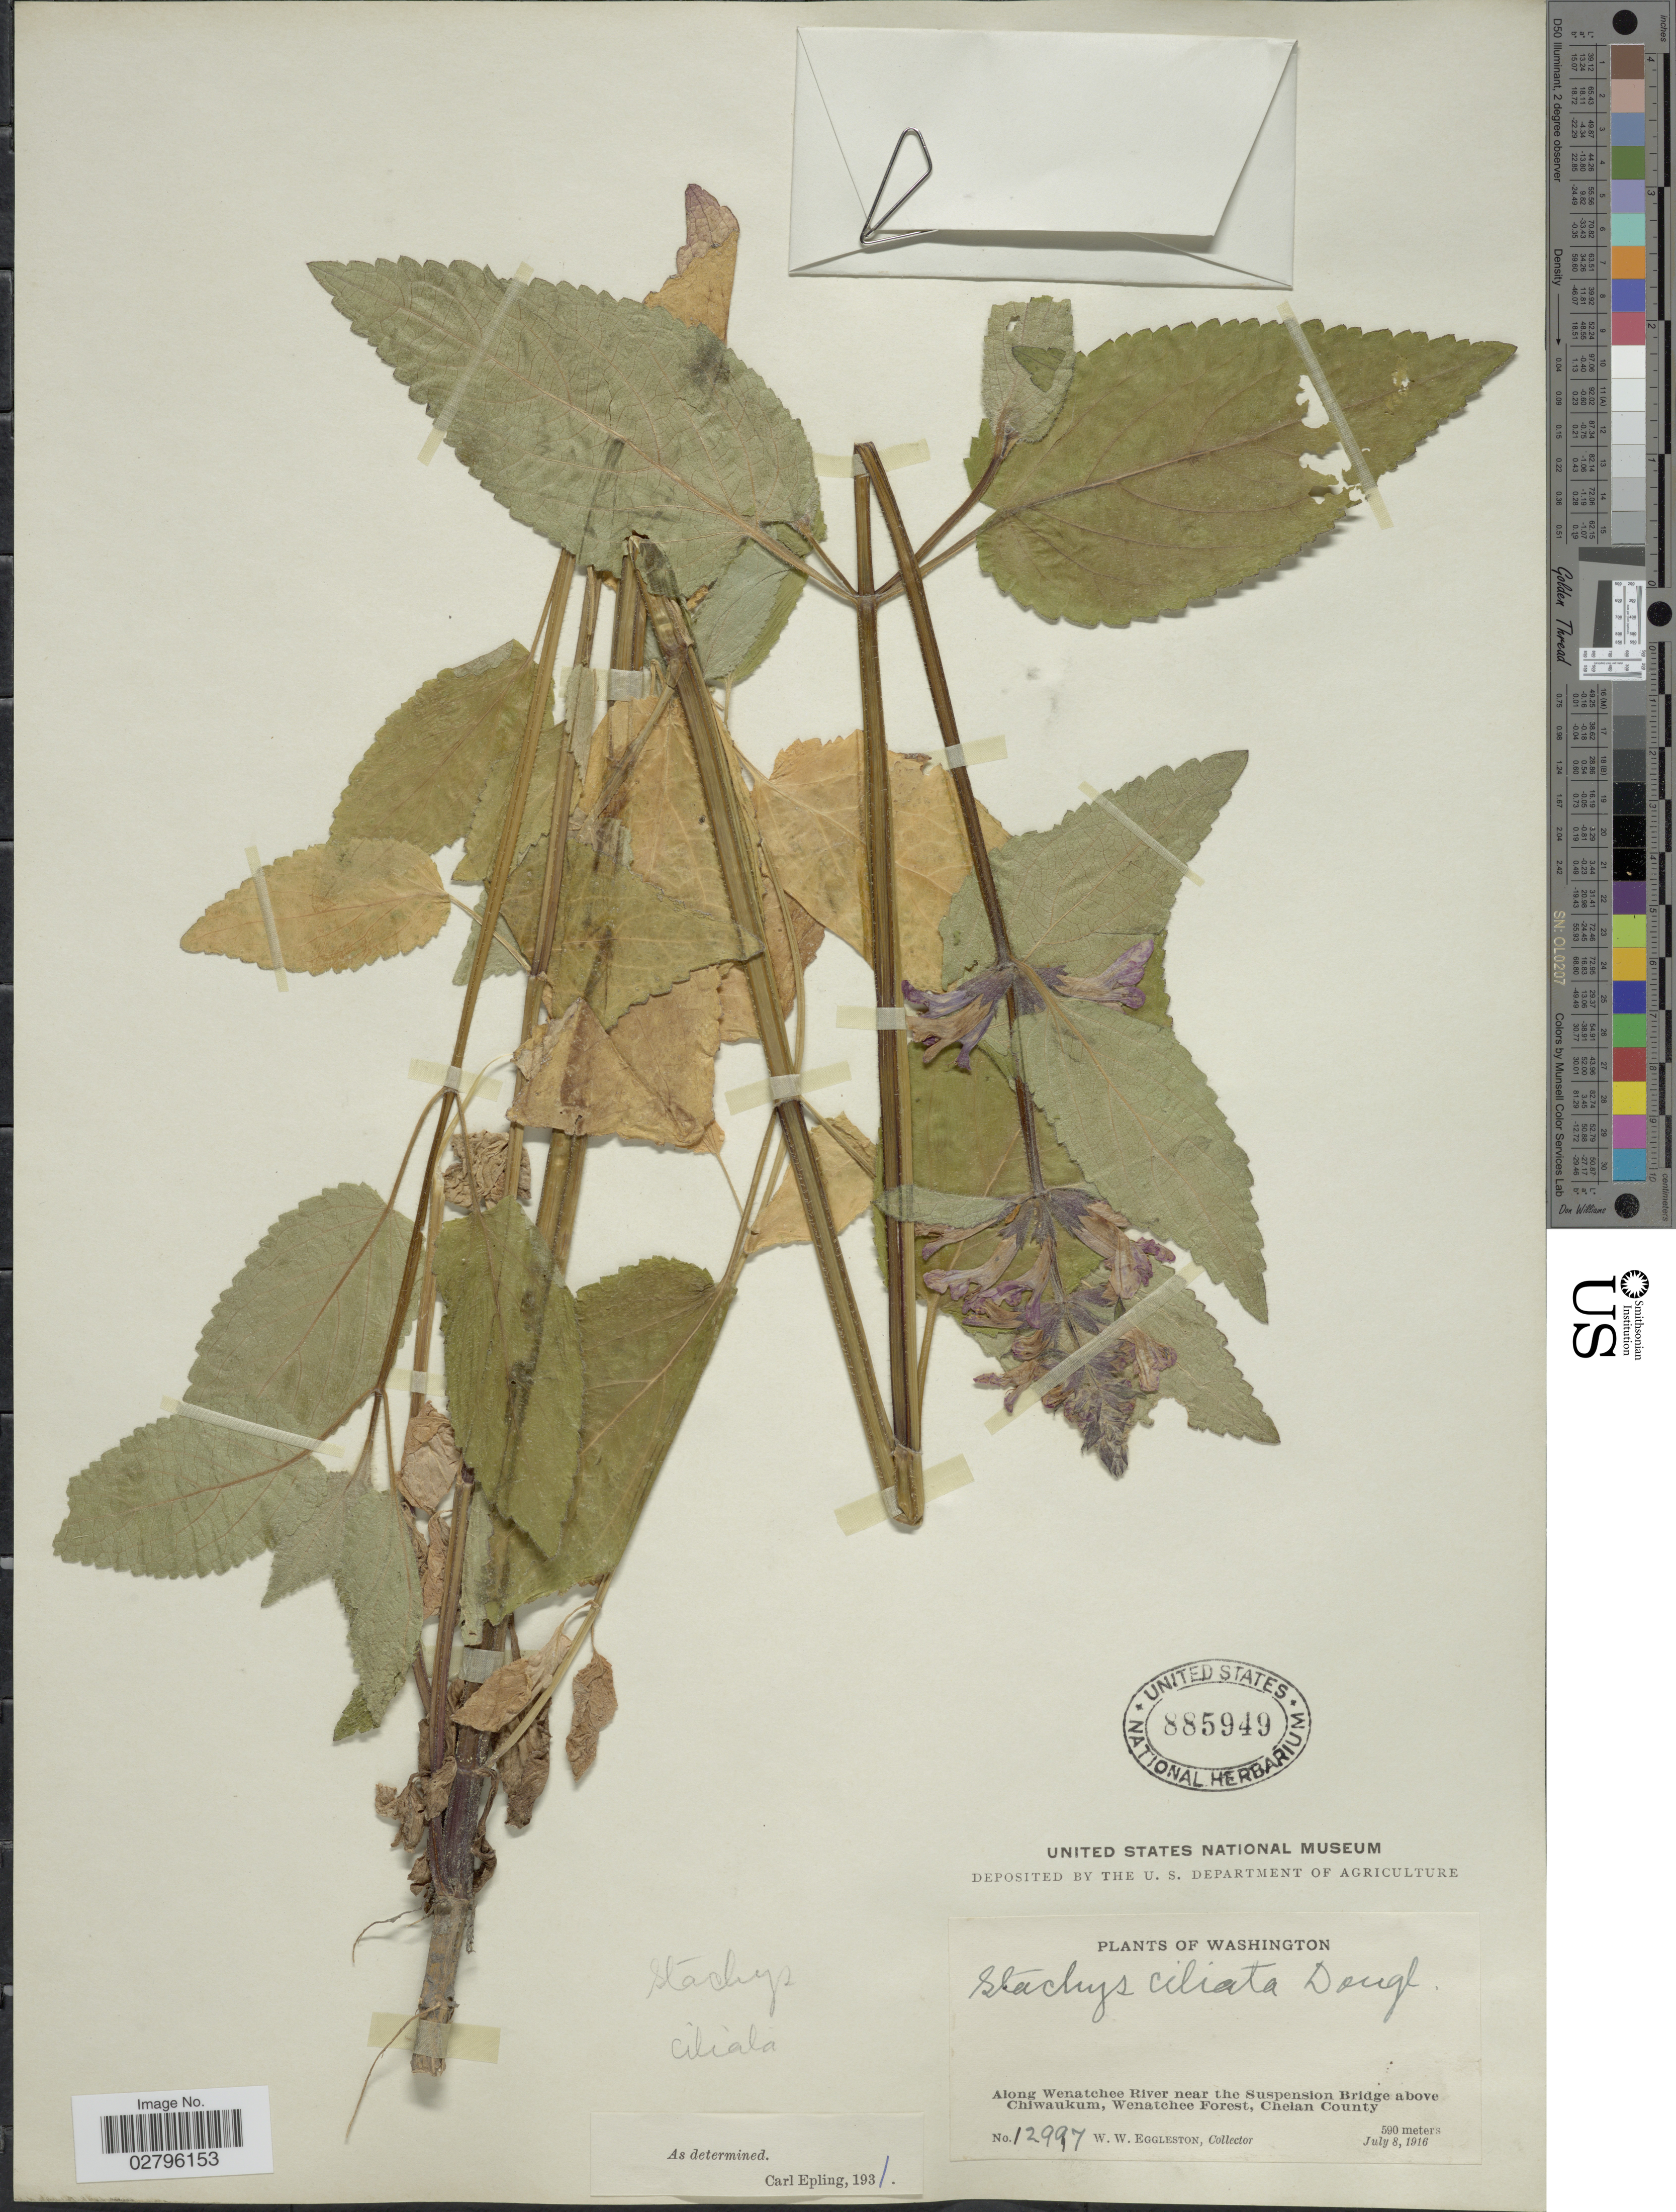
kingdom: Plantae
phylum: Tracheophyta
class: Magnoliopsida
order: Lamiales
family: Lamiaceae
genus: Stachys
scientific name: Stachys ciliata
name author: Douglas ex Benth.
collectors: W. W. Eggleston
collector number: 12997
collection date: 1916-07-08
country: United States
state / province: Washington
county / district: Chelan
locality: Along Wenatchee River near the Suspension Bridge above Chiwaukum, Wenatchee Forest, Chelan County.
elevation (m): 590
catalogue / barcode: US 885949